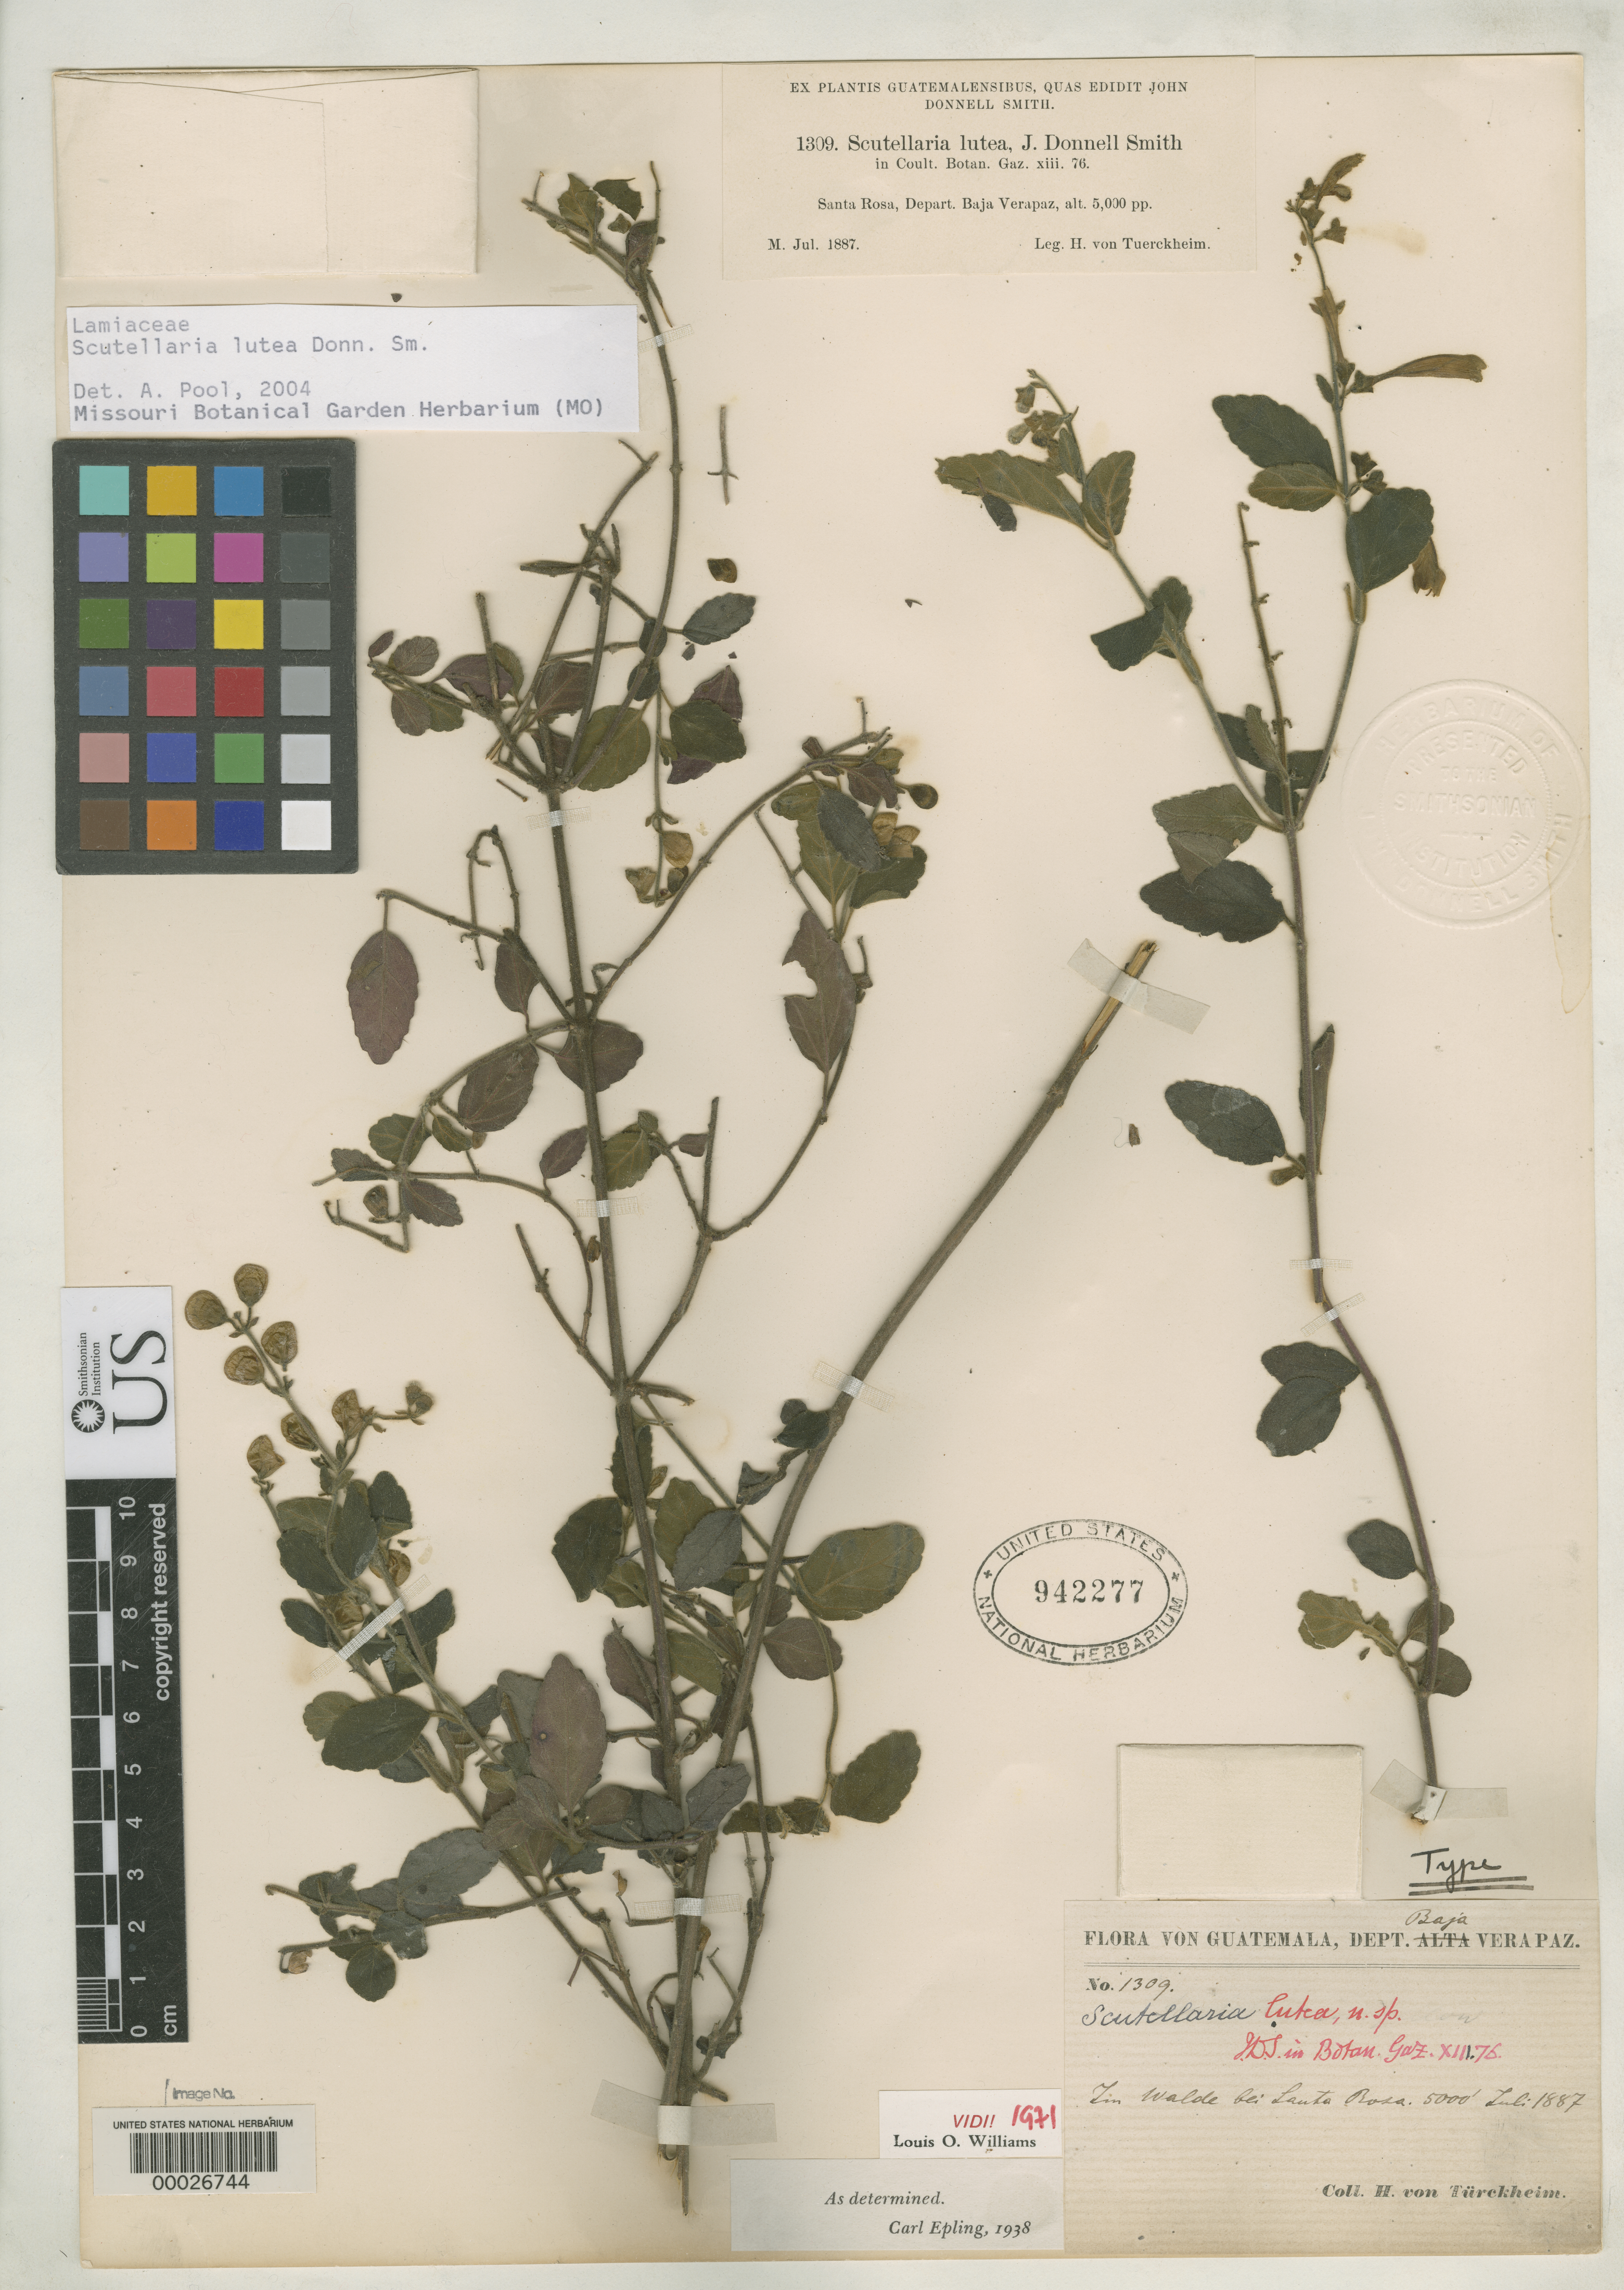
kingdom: Plantae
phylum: Tracheophyta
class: Magnoliopsida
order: Lamiales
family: Lamiaceae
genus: Scutellaria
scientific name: Scutellaria lutea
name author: Donn. Sm.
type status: Holotype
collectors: H. von Türckheim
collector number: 1309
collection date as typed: Jul 1887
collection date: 1887-07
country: Guatemala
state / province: Baja Verapaz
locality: Im Walde bei Santa Rosa.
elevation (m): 1524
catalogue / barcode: US 942277